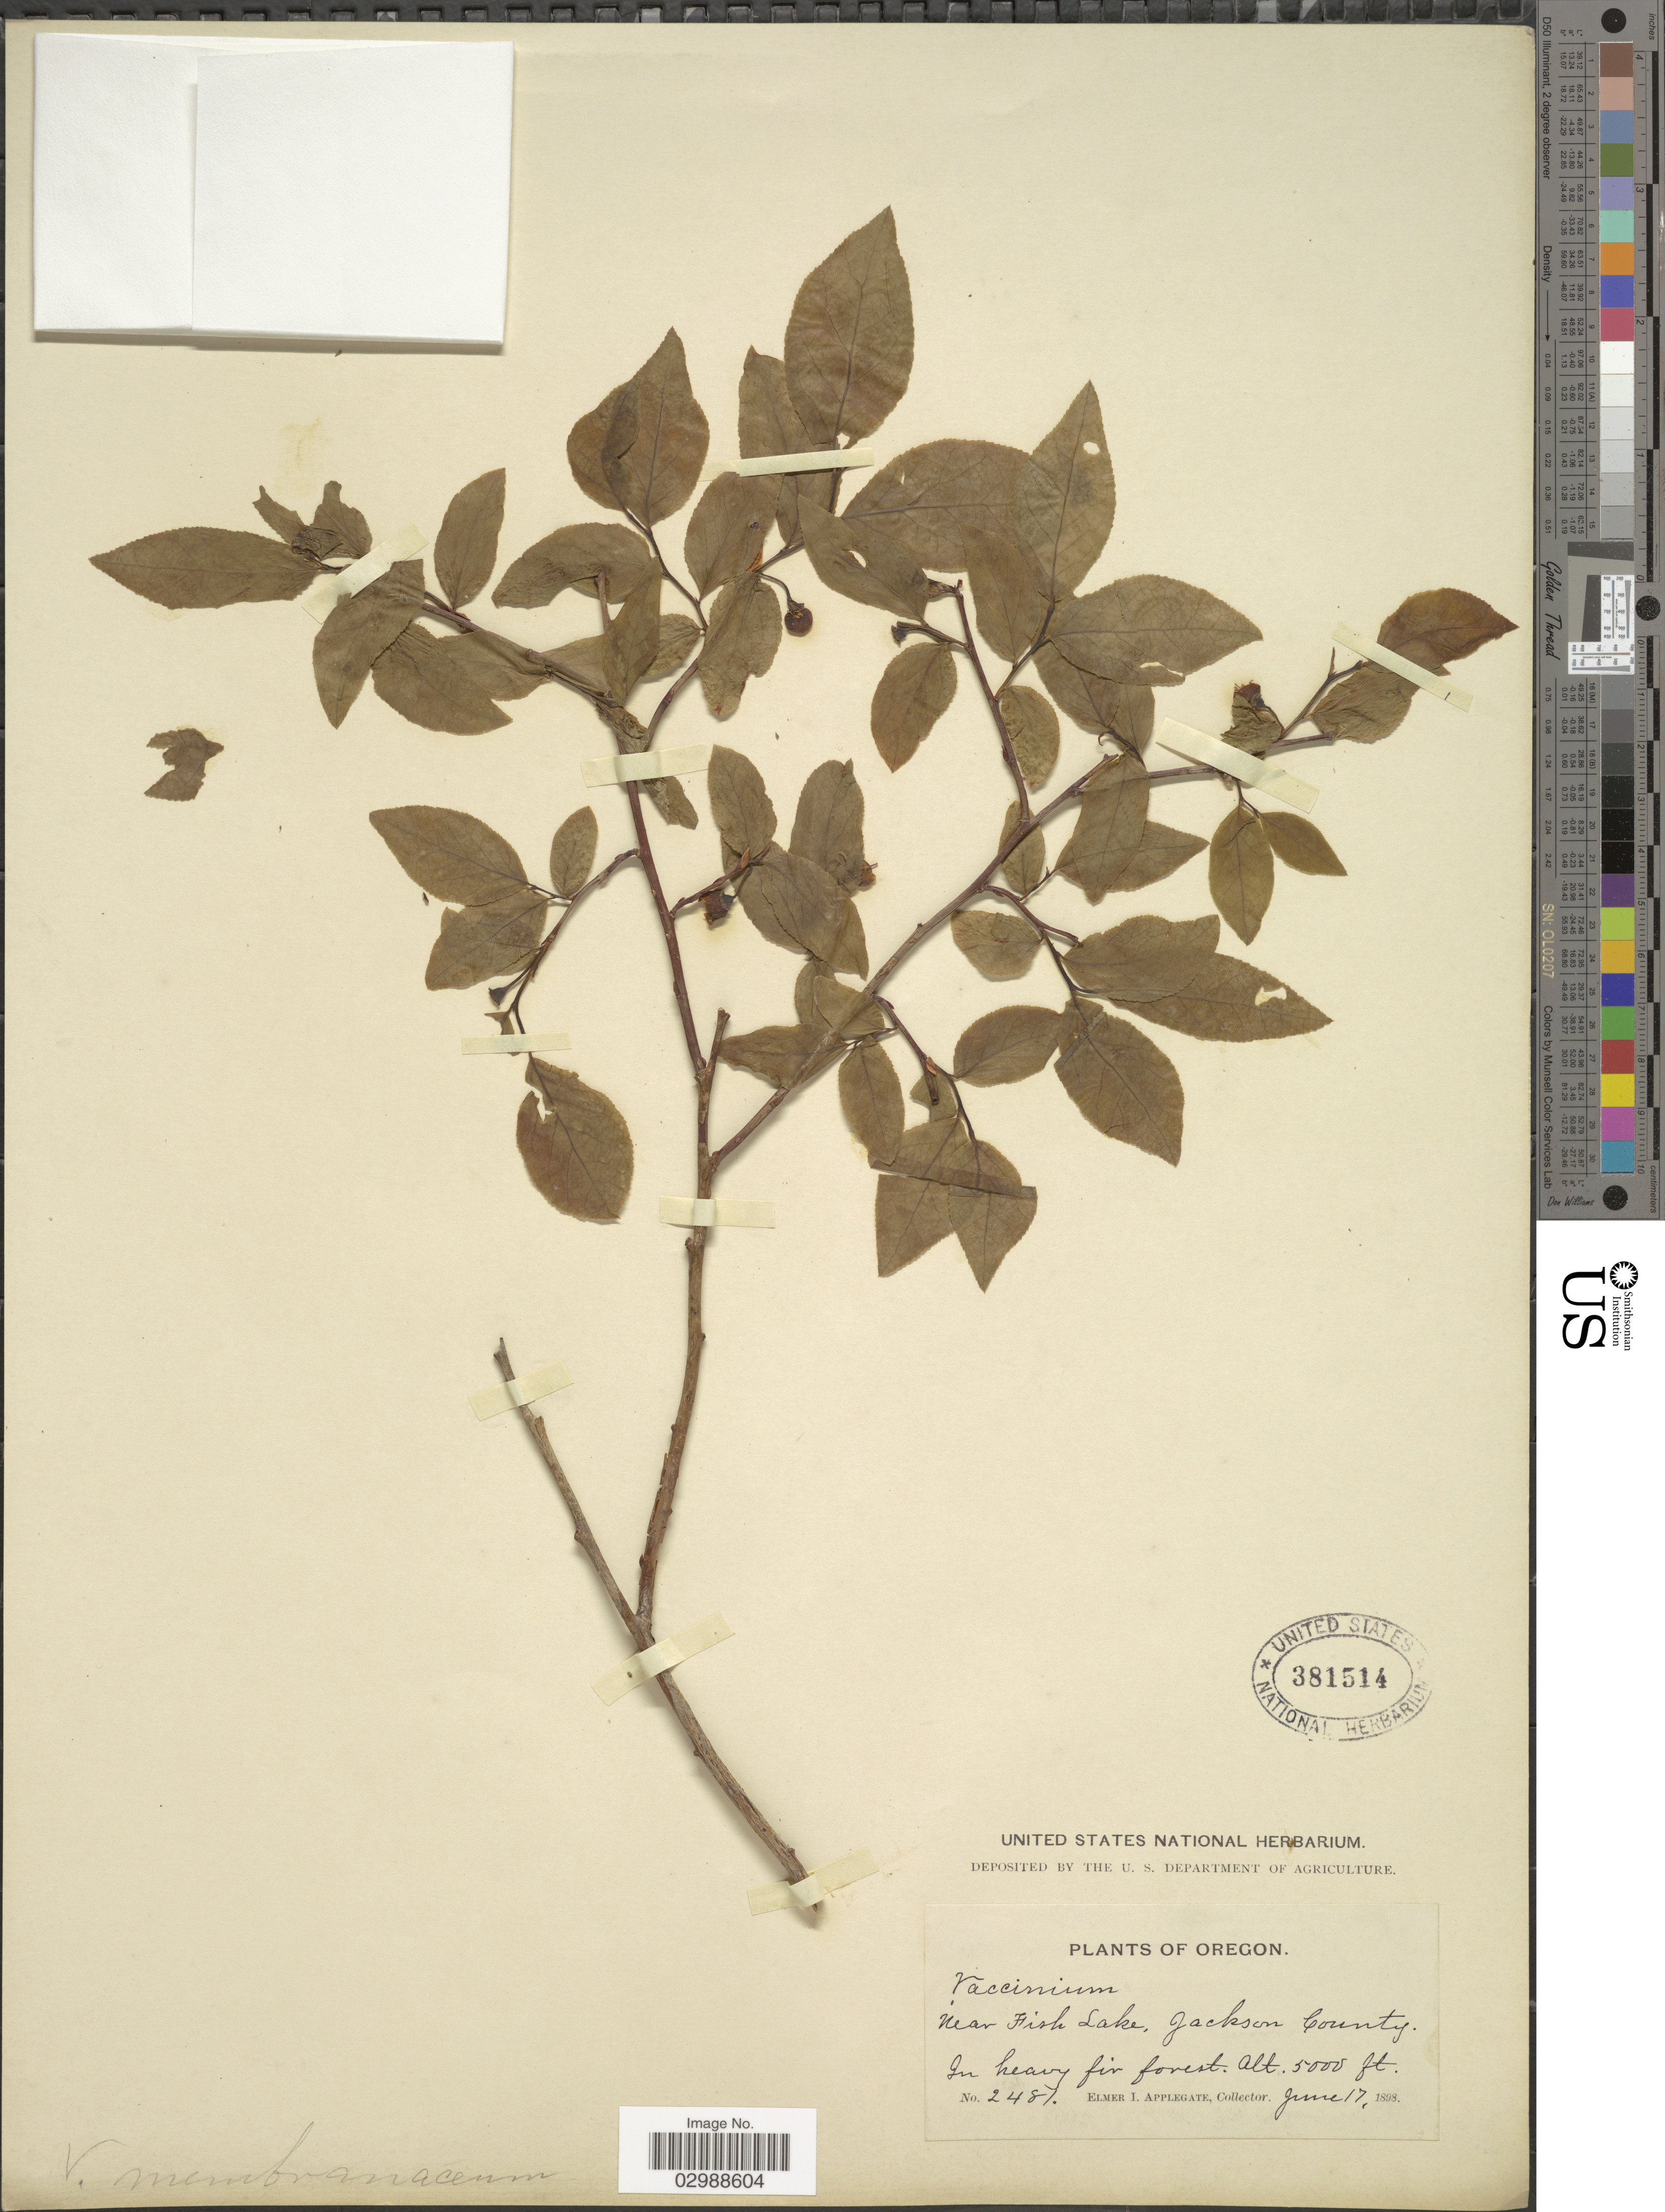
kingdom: Plantae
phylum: Tracheophyta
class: Magnoliopsida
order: Ericales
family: Ericaceae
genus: Vaccinium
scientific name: Vaccinium membranaceum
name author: Douglas ex Torr.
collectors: E. I. Applegate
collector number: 2481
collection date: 1898-06-17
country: United States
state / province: Oregon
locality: Near Fish Lake, Jackson County.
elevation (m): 1524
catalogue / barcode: US 381514